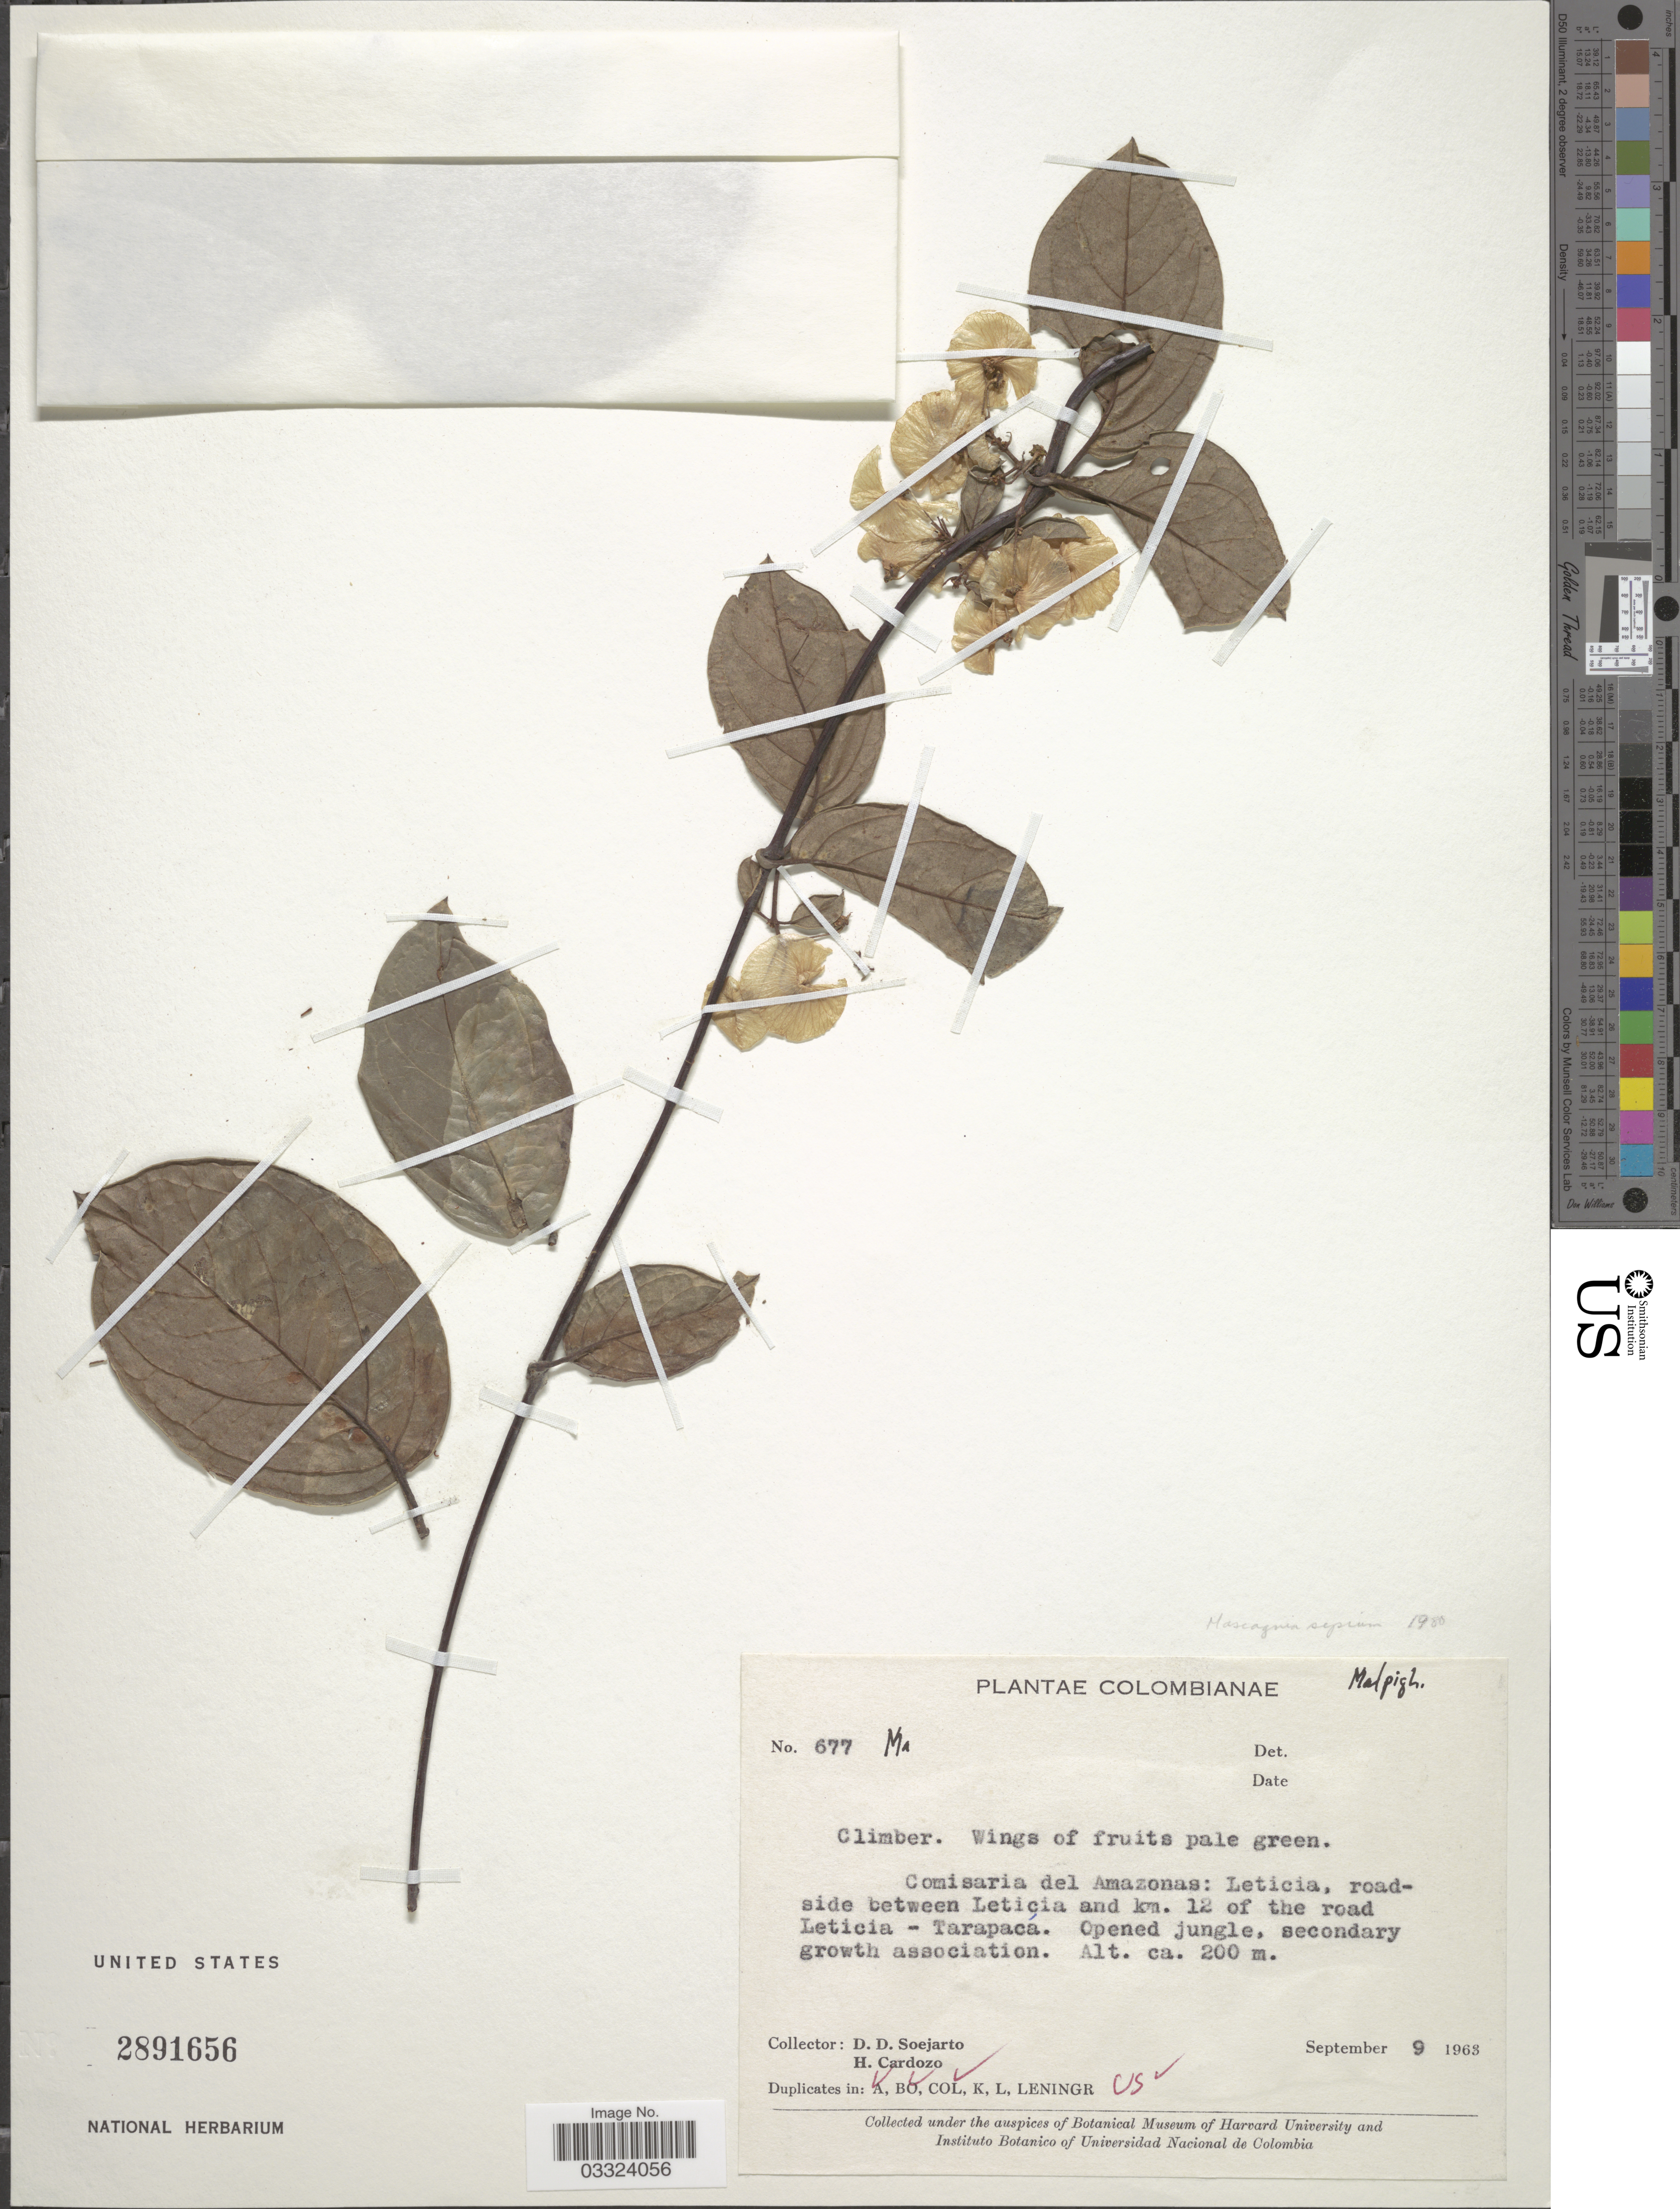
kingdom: Plantae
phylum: Tracheophyta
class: Magnoliopsida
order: Malpighiales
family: Malpighiaceae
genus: Mascagnia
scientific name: Mascagnia sepium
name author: (A. Juss.) Griseb.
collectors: H. Cardozo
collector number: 677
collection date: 1963-09-09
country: Colombia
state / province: Amazônas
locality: Comisaria del Amazonas: Leticia, roadside between Leticia and km. 12 of the road Leticia - Tarapacá.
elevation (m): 200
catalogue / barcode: US 2891656